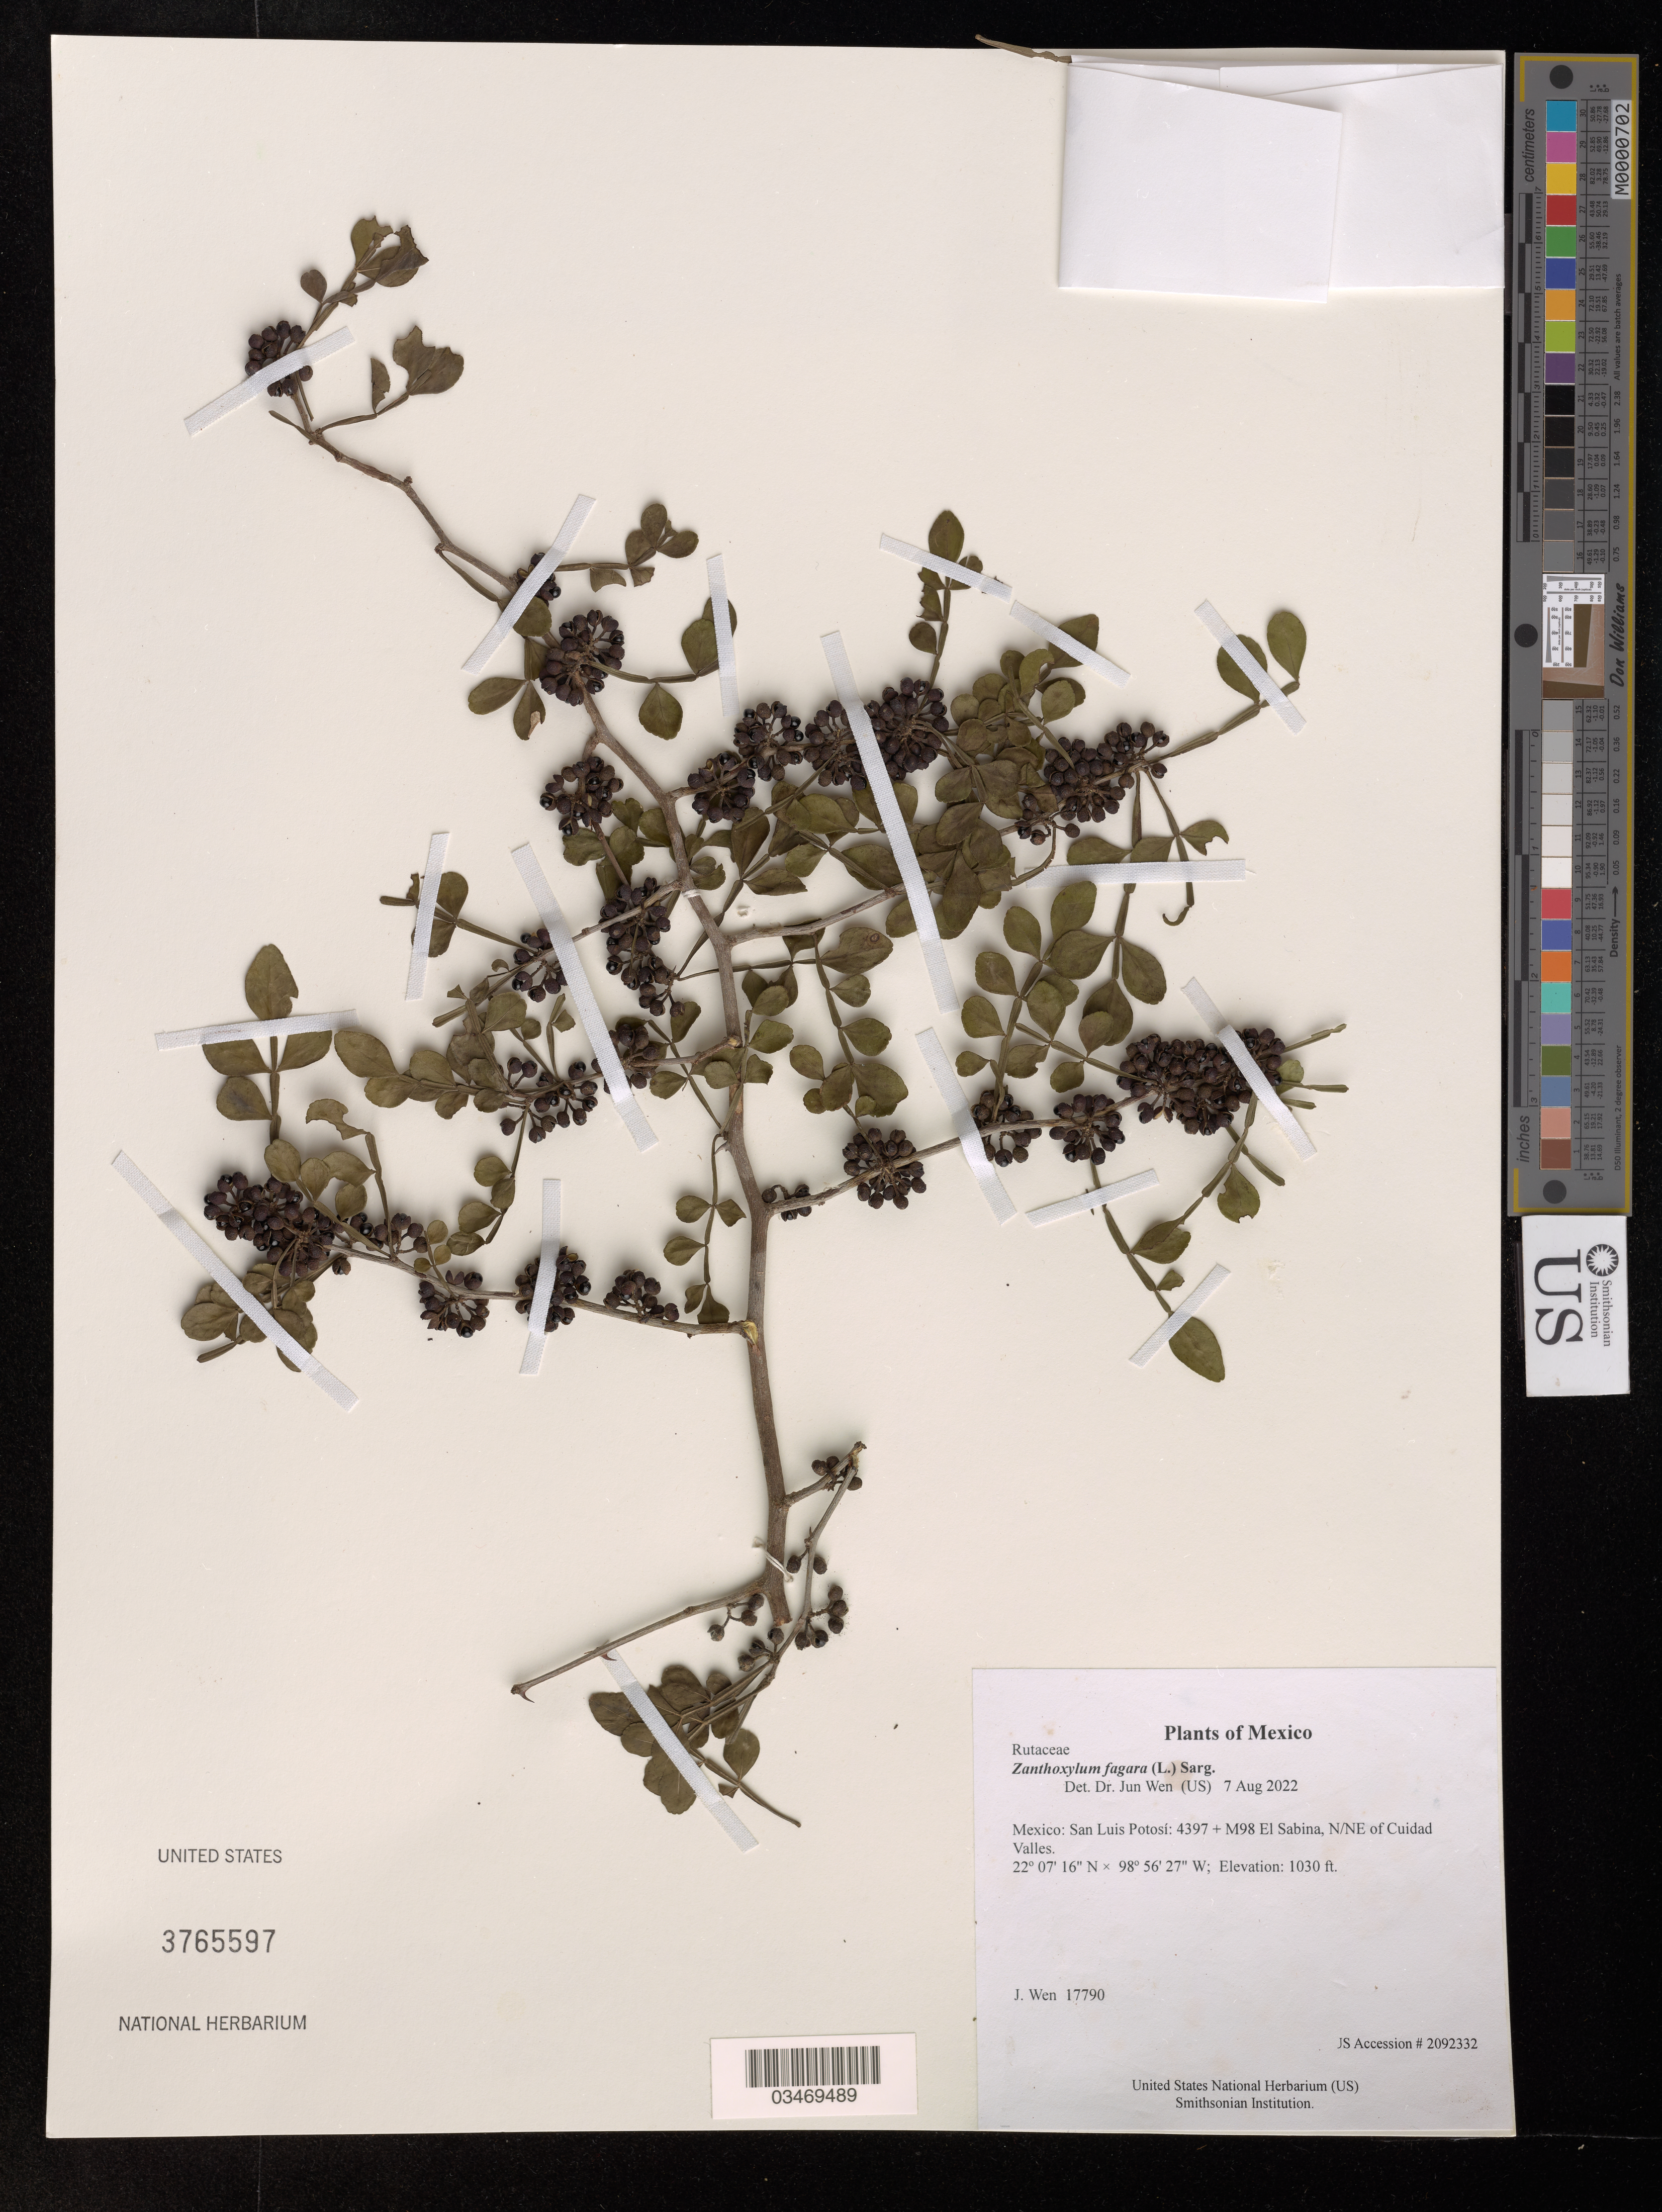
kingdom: Plantae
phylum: Tracheophyta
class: Magnoliopsida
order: Sapindales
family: Rutaceae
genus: Zanthoxylum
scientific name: Zanthoxylum fagara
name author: (L.) Sarg.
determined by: Wen, Jun, (BOT), Smithsonian Institution - National Museum of Natural History (UNITED STATES)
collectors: J. Wen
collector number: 17790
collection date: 2022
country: Mexico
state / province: San Luis Potosí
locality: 4397 + M98 El Sabina, N/NE of Cuidad Valles.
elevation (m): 314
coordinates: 22 716 N, 98 5627 W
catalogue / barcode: US 3765597